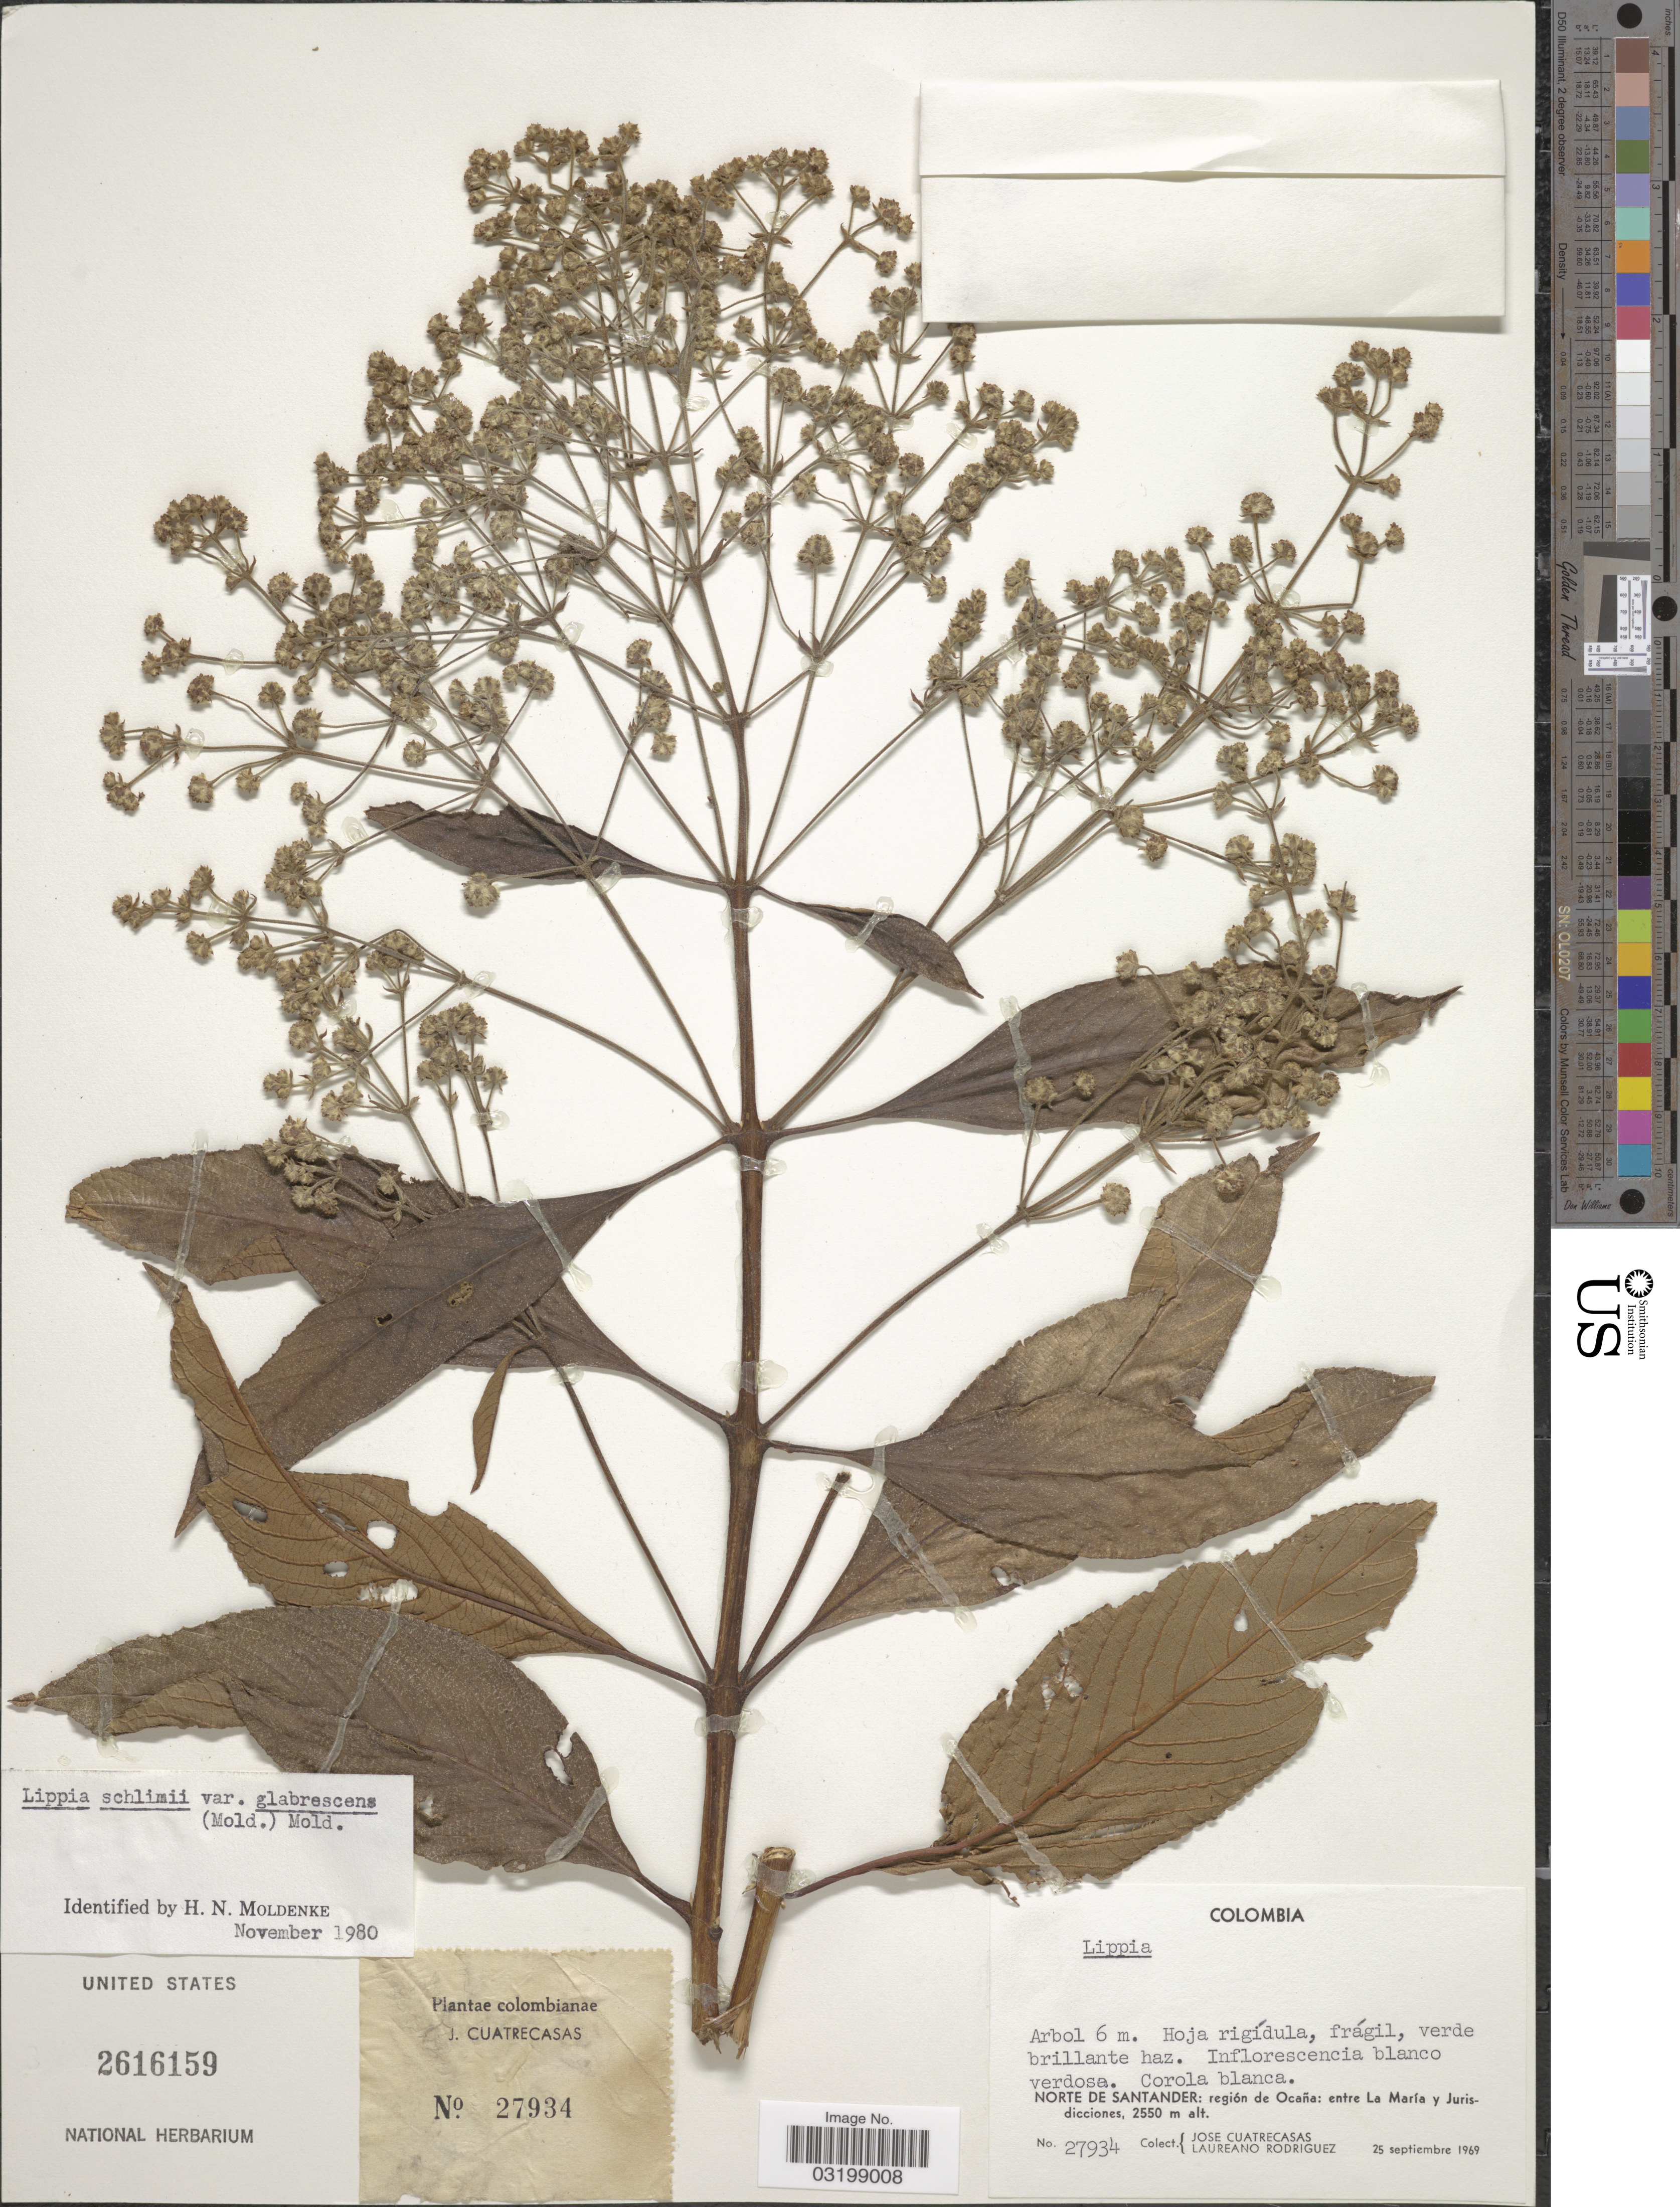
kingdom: Plantae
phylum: Tracheophyta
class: Magnoliopsida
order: Lamiales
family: Verbenaceae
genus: Lippia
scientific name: Lippia hirsuta var. glabrescens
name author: Moldenke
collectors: J. Cuatrecasas & L. Rodriguez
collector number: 27934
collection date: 1969-09-25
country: Colombia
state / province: Norte de Santander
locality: Región de Ocaña: entre La María y Jurisdicciones.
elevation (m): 2550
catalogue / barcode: US 2616159